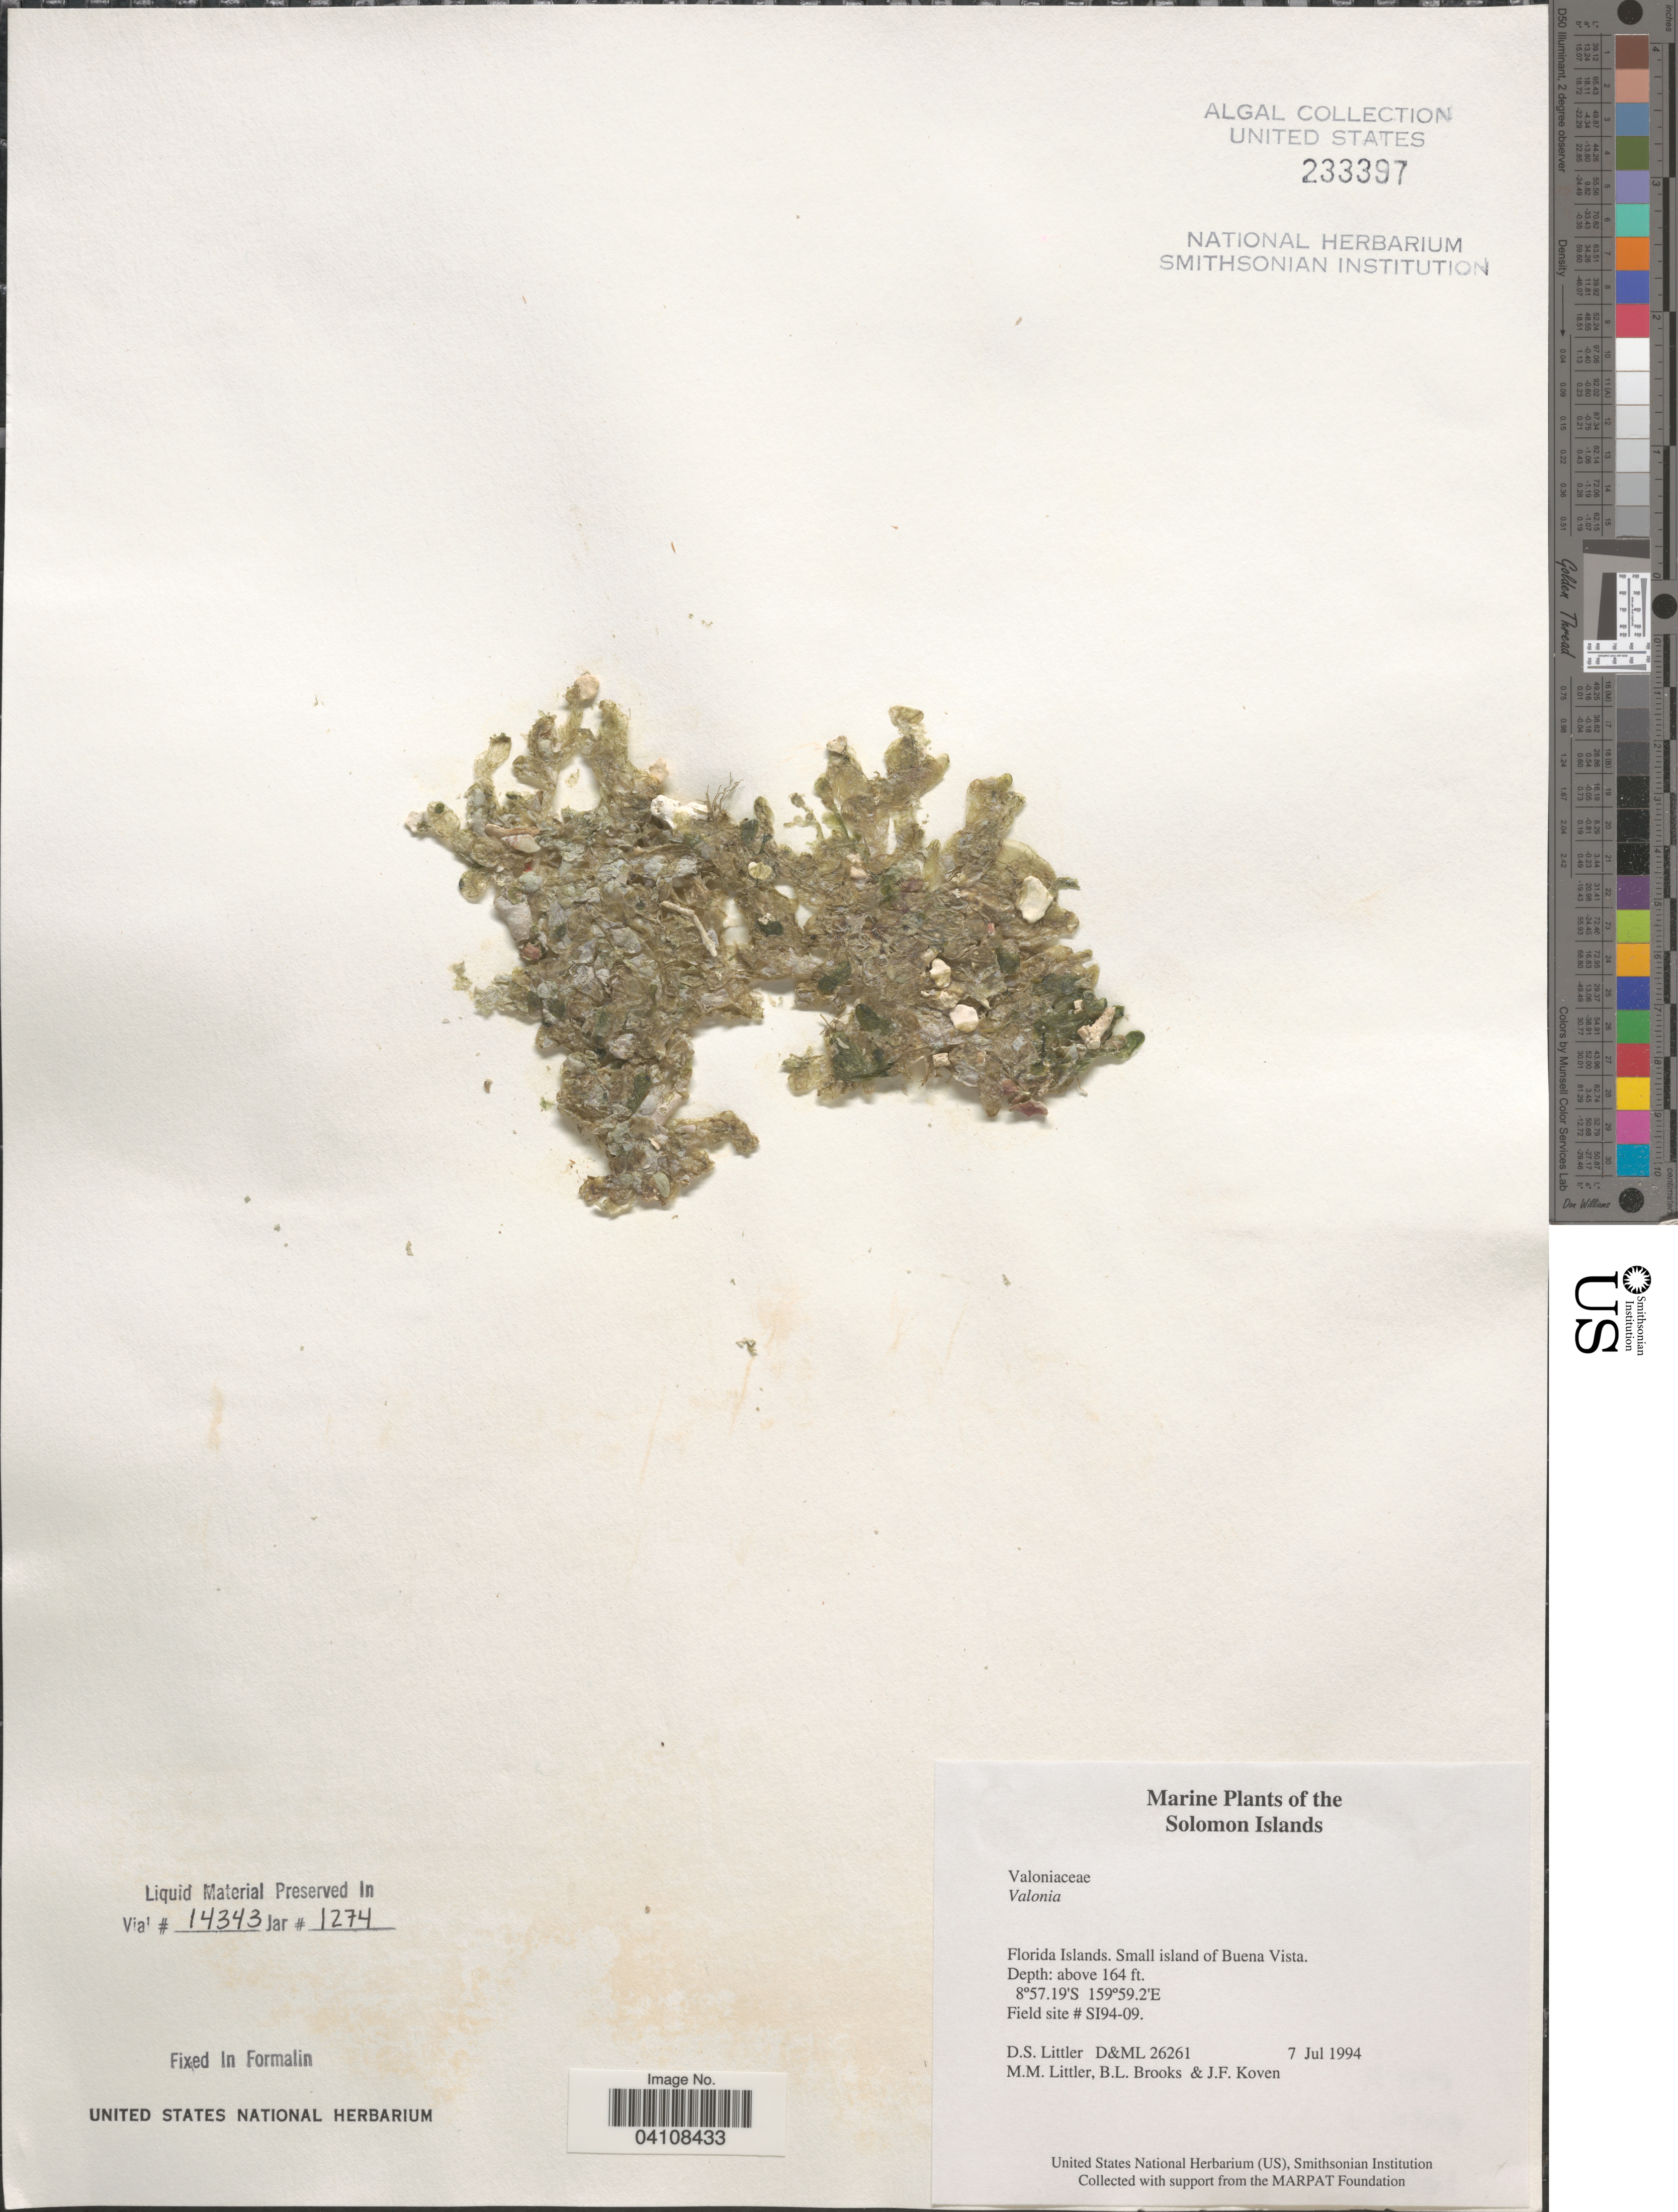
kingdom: Plantae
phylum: Chlorophyta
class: Ulvophyceae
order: Siphonocladales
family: Valoniaceae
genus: Valonia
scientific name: Valonia sp.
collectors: D. S. Littler, B. Brooks & J. Koven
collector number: D&ML26261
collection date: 1994-07-07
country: Solomon Islands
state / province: Solomon Islands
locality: Florida Islands. Small island of Buena Vista. Field site # SI94-09.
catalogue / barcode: US 233397